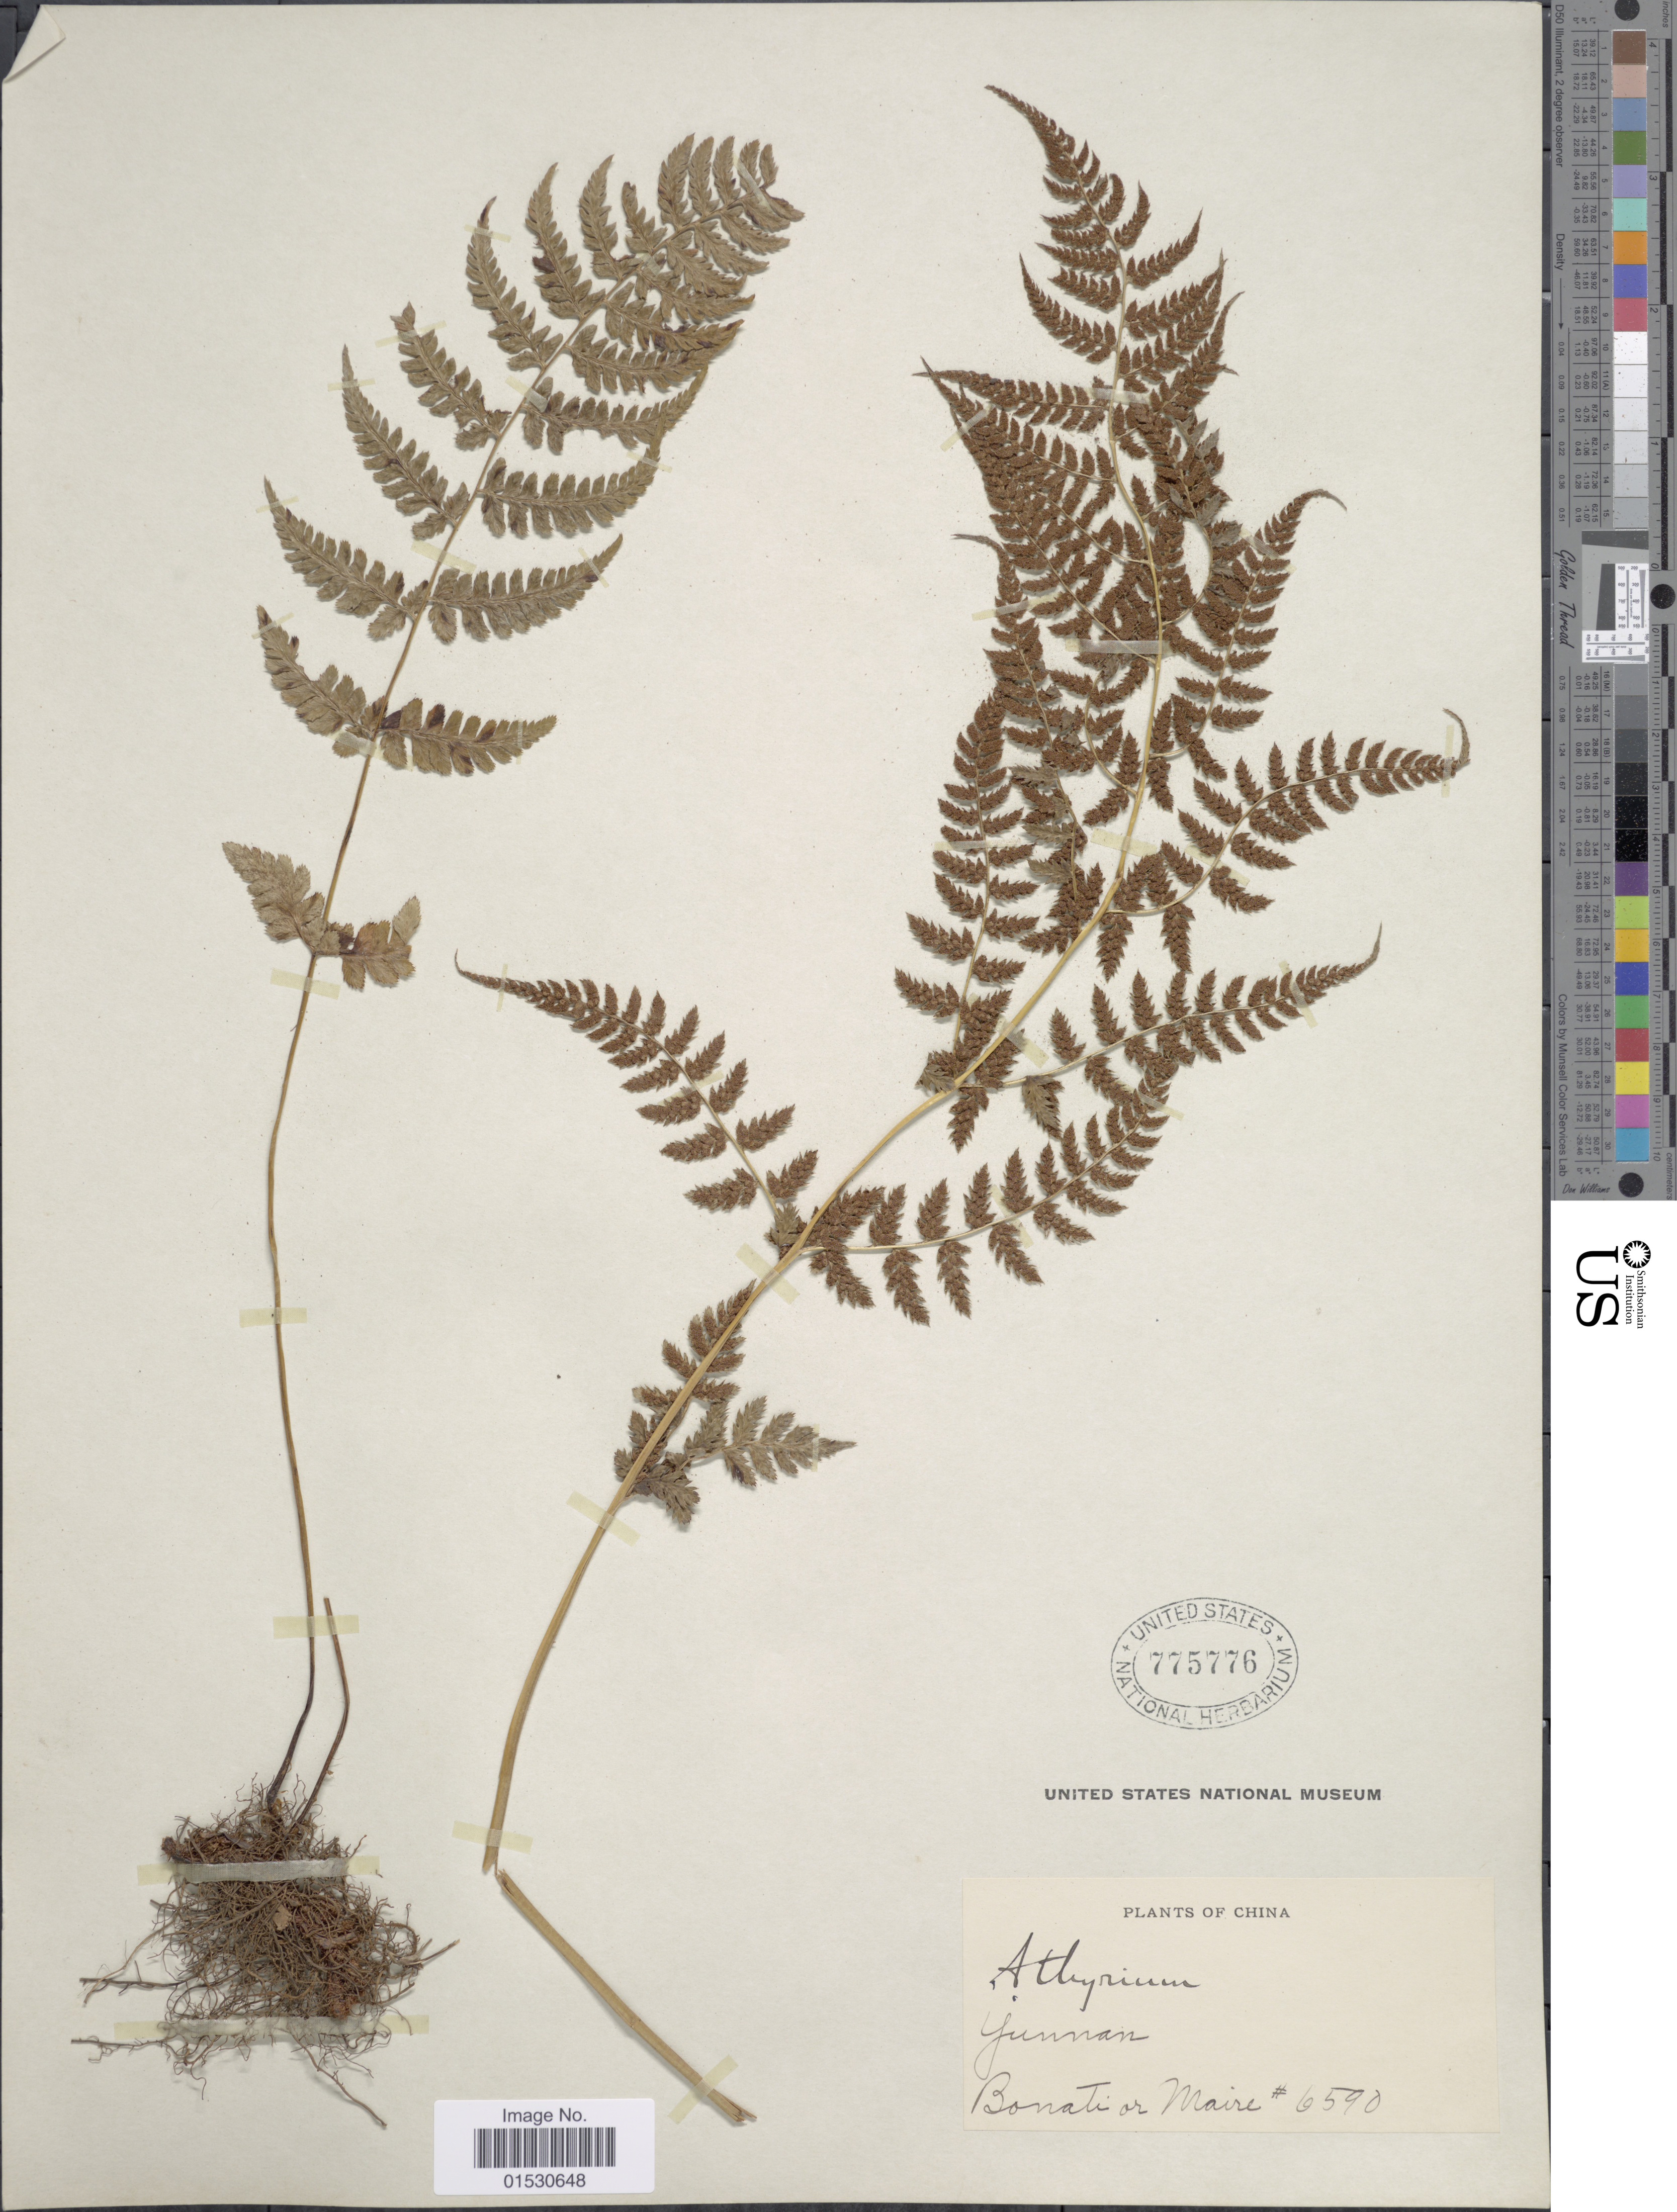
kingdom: Plantae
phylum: Tracheophyta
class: Polypodiopsida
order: Polypodiales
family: Athyriaceae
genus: Athyrium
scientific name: Athyrium filix-femina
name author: (L.) Roth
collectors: -. Bonati & Maire, --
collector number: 6590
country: China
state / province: Yunnan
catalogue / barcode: US 775776